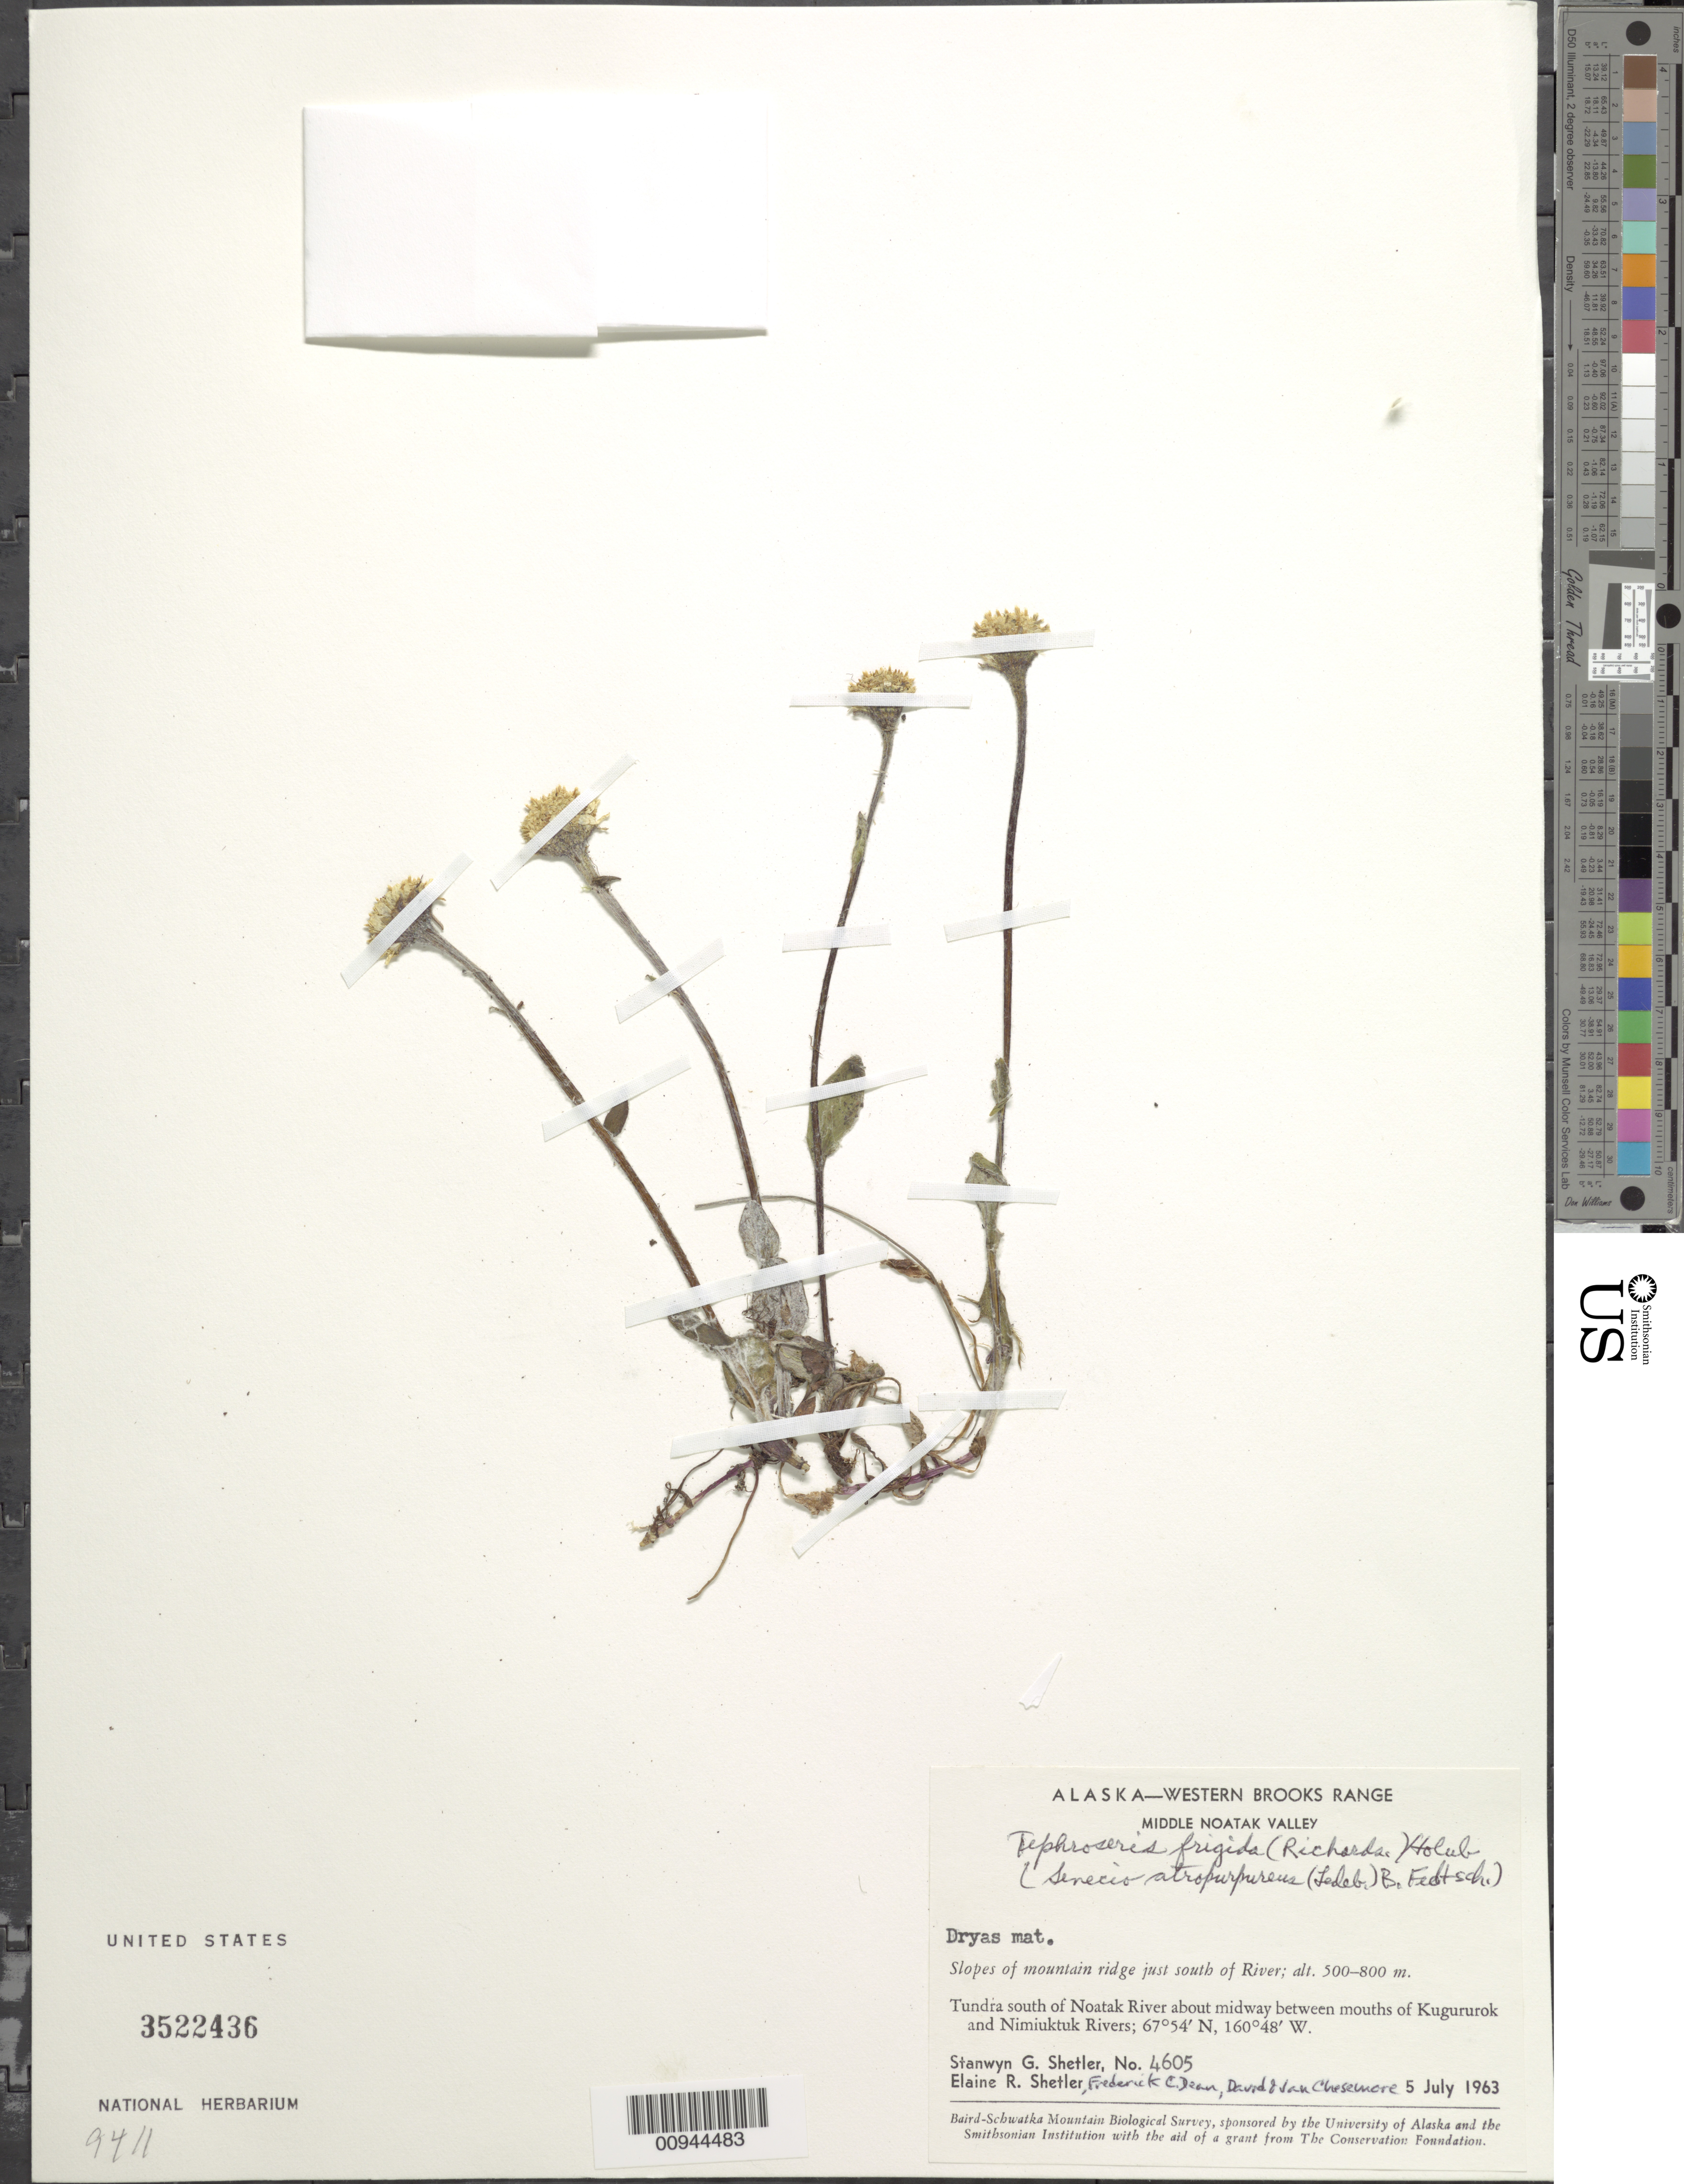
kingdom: Plantae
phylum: Tracheophyta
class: Magnoliopsida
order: Asterales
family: Asteraceae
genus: Tephroseris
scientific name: Tephroseris frigida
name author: (Richardson) Holub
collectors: S. Shetler, E. R. Shetler, F. C. Dean, D. Chesemore & J. Chesemore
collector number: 4605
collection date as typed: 05 Jul 1963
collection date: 1963-07-05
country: United States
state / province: Alaska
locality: S of Noatak River about midway between mouths of Kugururok and Nimiuktuk Rivers. Western Brooks Range, Middle Noatak Valley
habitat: Tundra. Slopes of mountain ridge just south of River.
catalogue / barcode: US 3522436